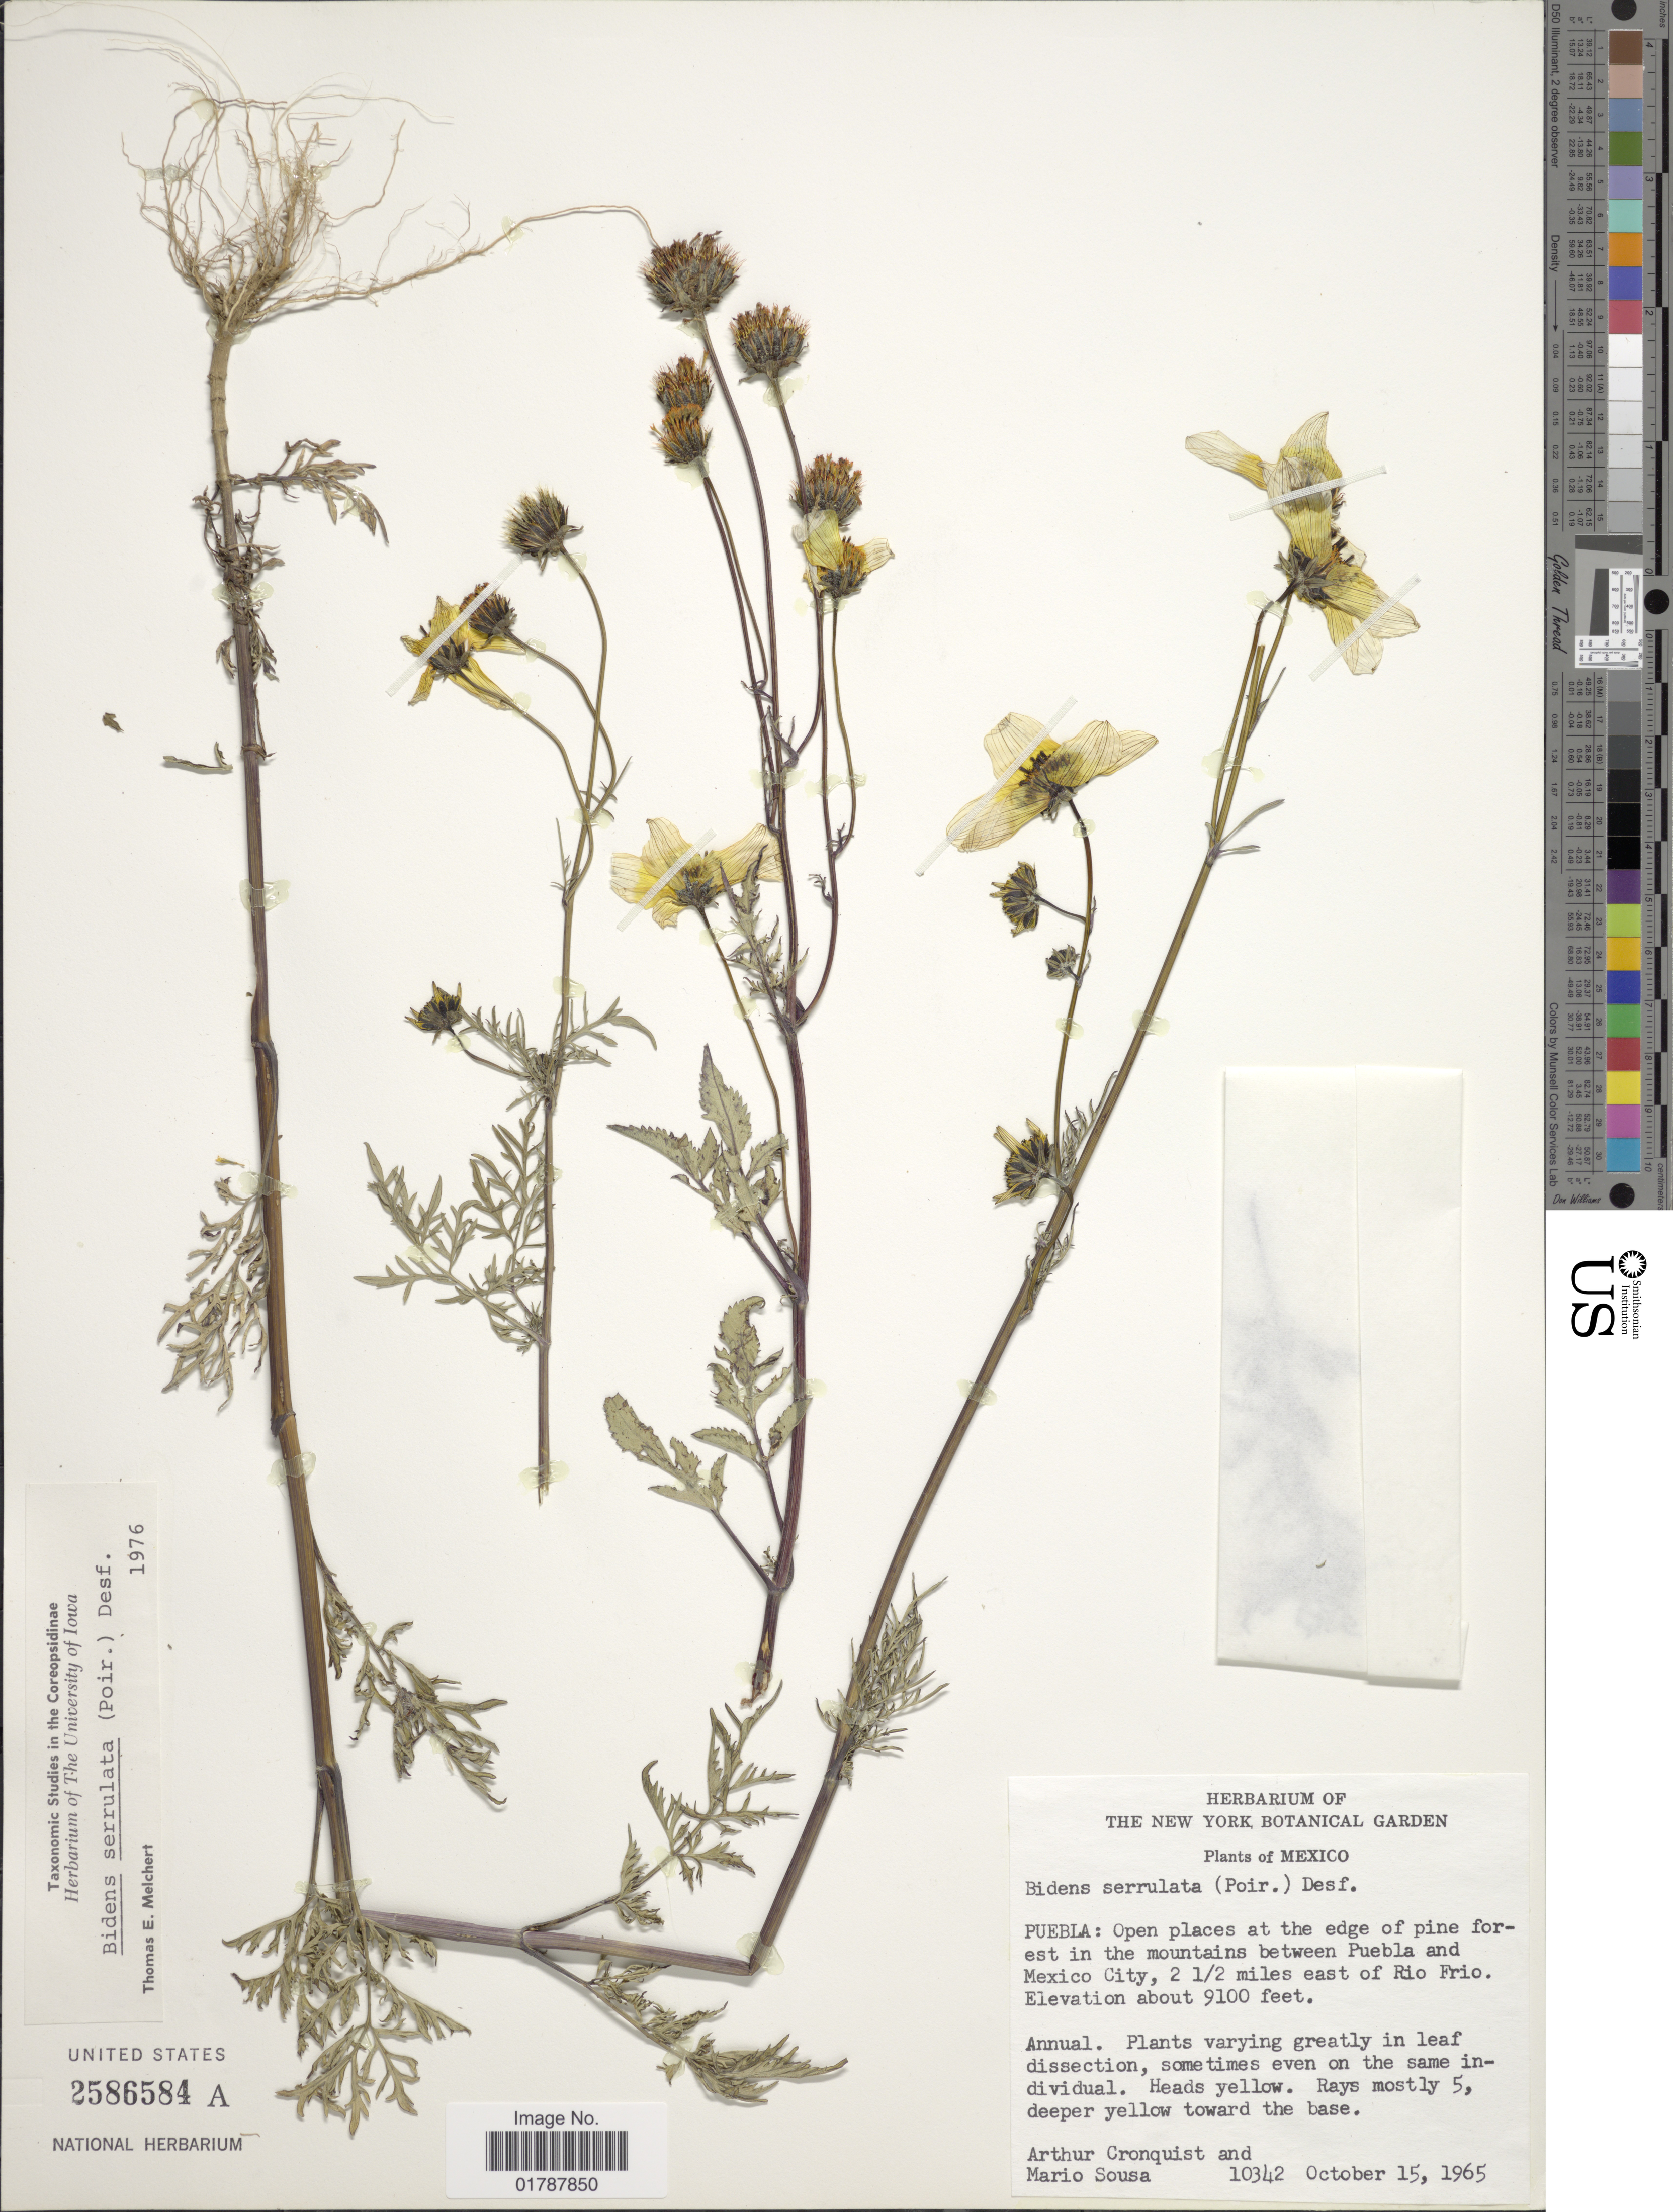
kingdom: Plantae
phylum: Tracheophyta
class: Magnoliopsida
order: Asterales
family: Asteraceae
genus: Bidens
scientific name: Bidens serrulata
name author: (Poir.) Desf.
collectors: A. J. Cronquist & M. Sousa S.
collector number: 10342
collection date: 1965-10-15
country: Mexico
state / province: Puebla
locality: Puebla: Open places at the edge of pine forest in the mountains between Puebla and Mexico City, 2 1/2 miles east of Rio Frio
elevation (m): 2774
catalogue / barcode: US 2586584A